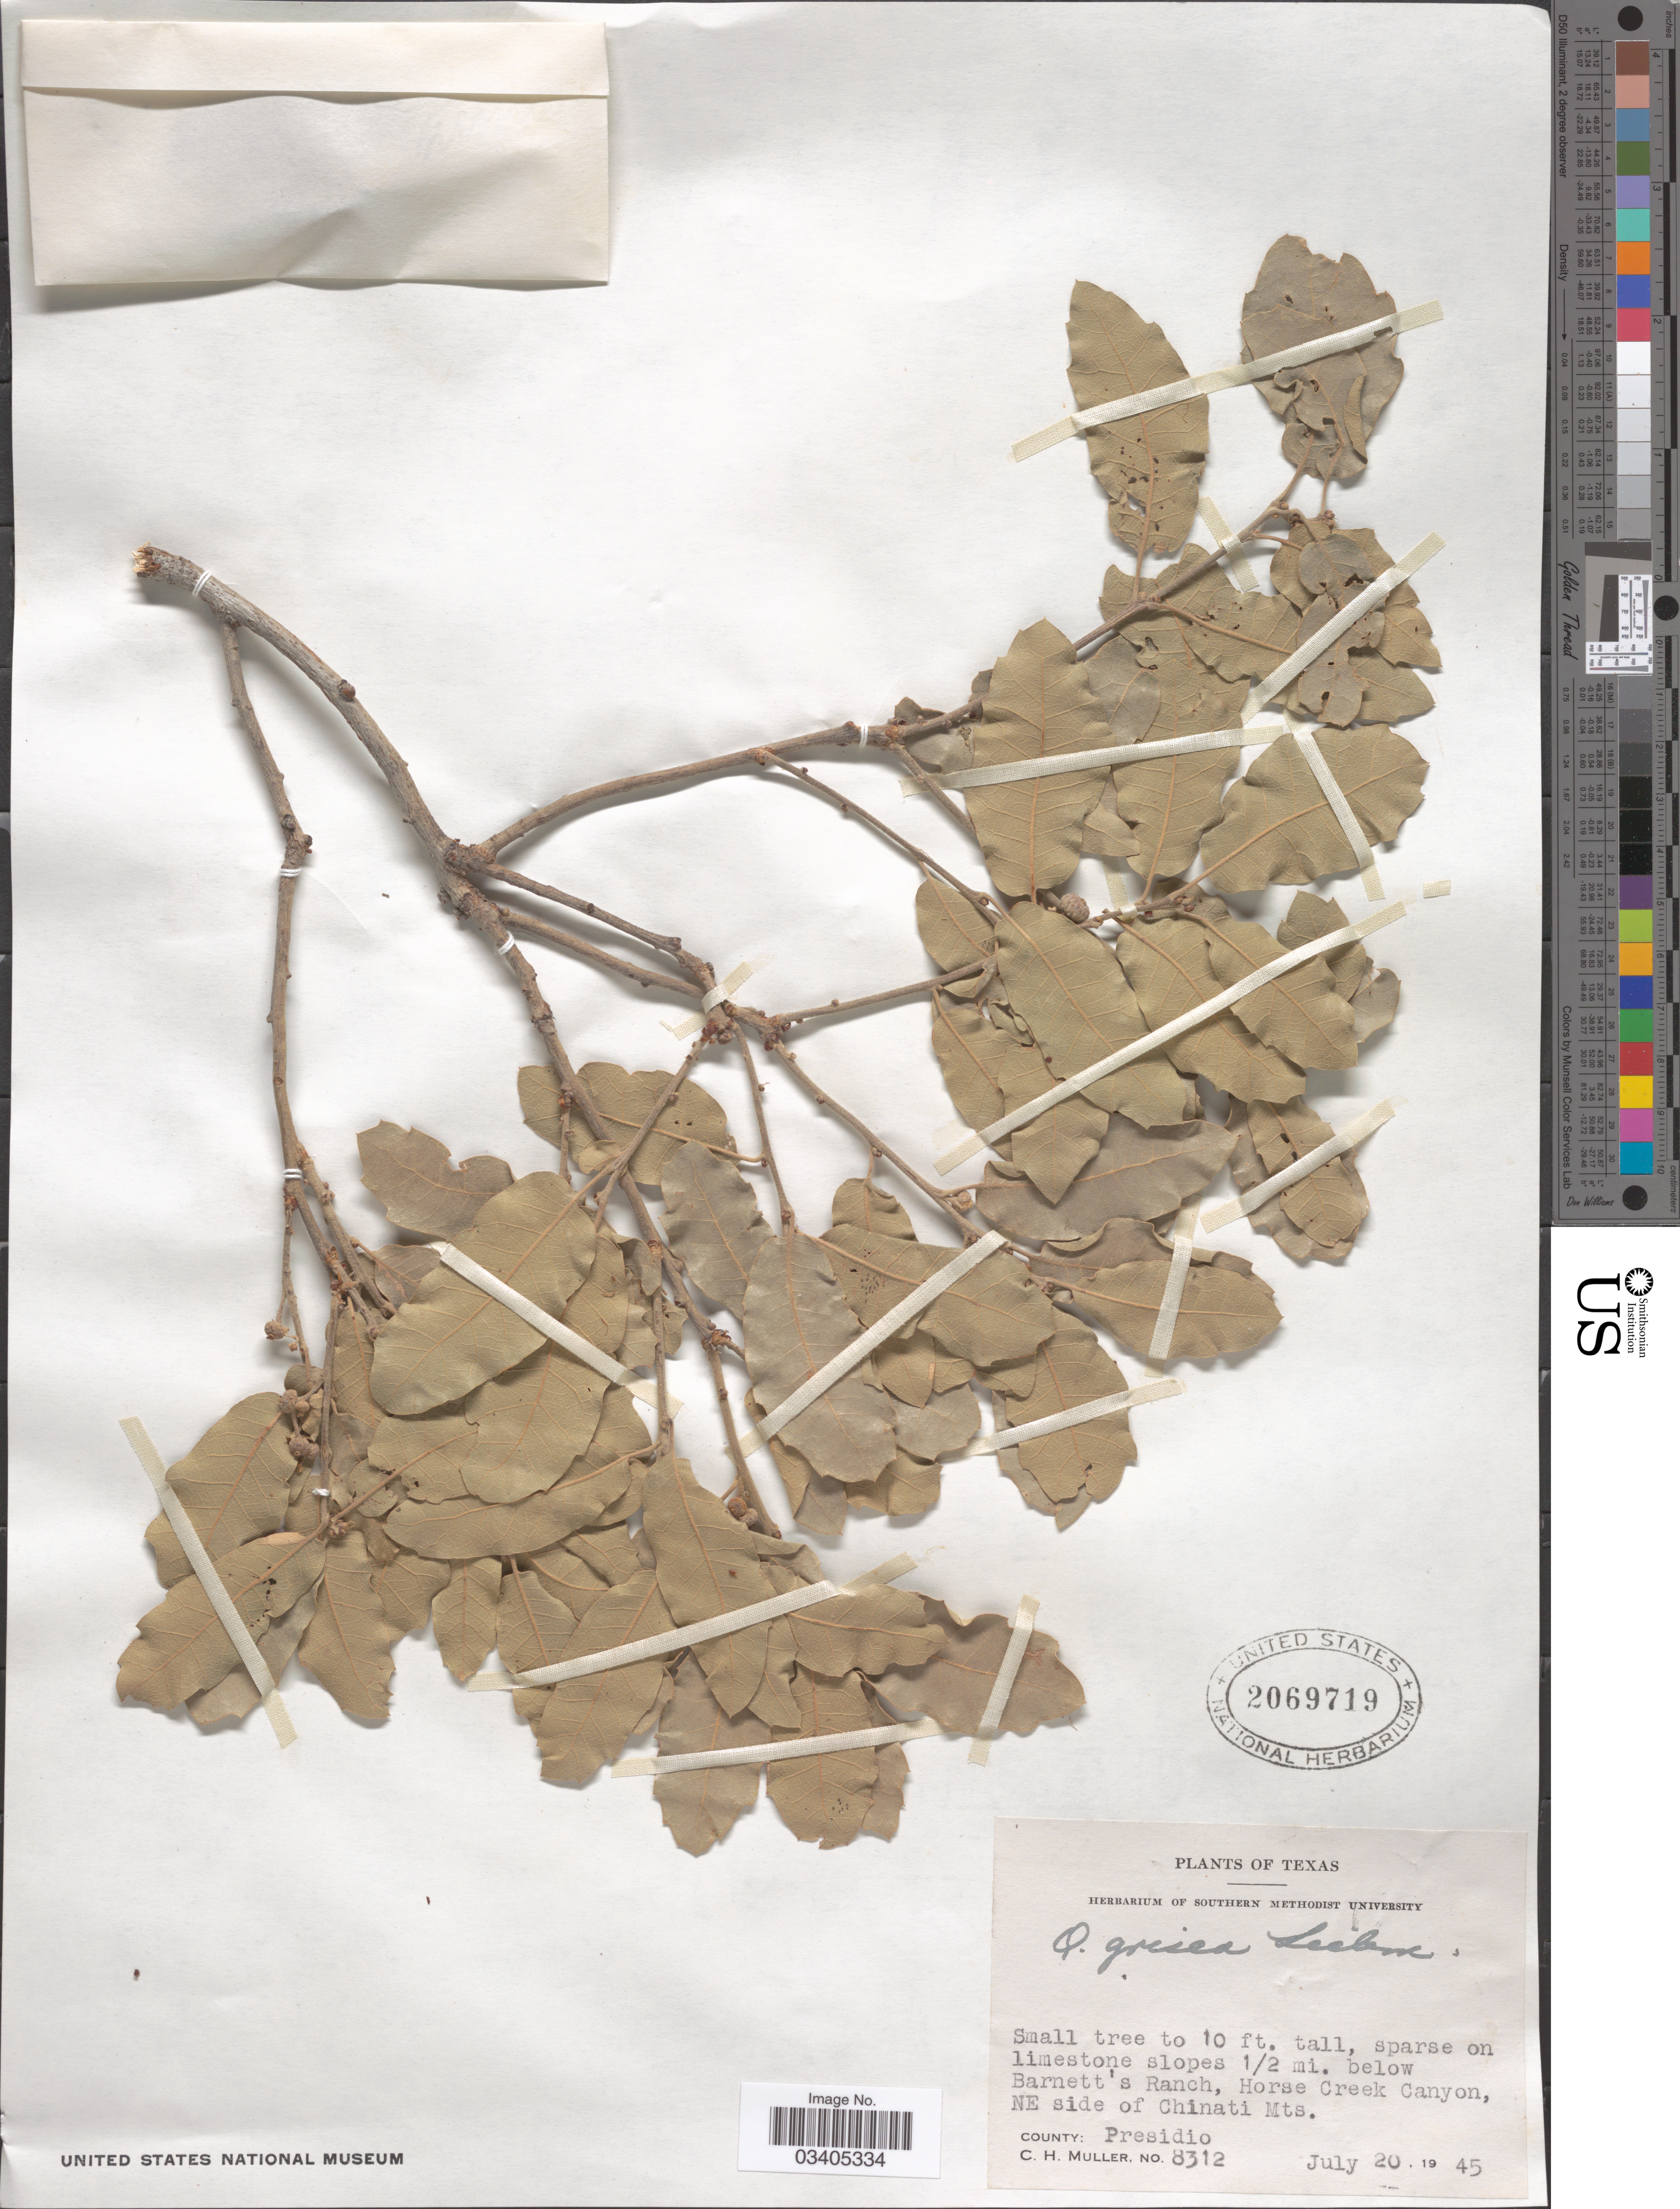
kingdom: Plantae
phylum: Tracheophyta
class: Magnoliopsida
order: Fagales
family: Fagaceae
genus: Quercus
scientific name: Quercus grisea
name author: Liebm.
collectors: C. H. Mueller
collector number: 8312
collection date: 1945-07-20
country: United States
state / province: Texas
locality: Sparse on limestone slopes 1/2 mi. below Barnett's Ranch, Horse Creek Canyon, NE side of Chinati Mts. County: Presidio.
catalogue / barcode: US 2069719